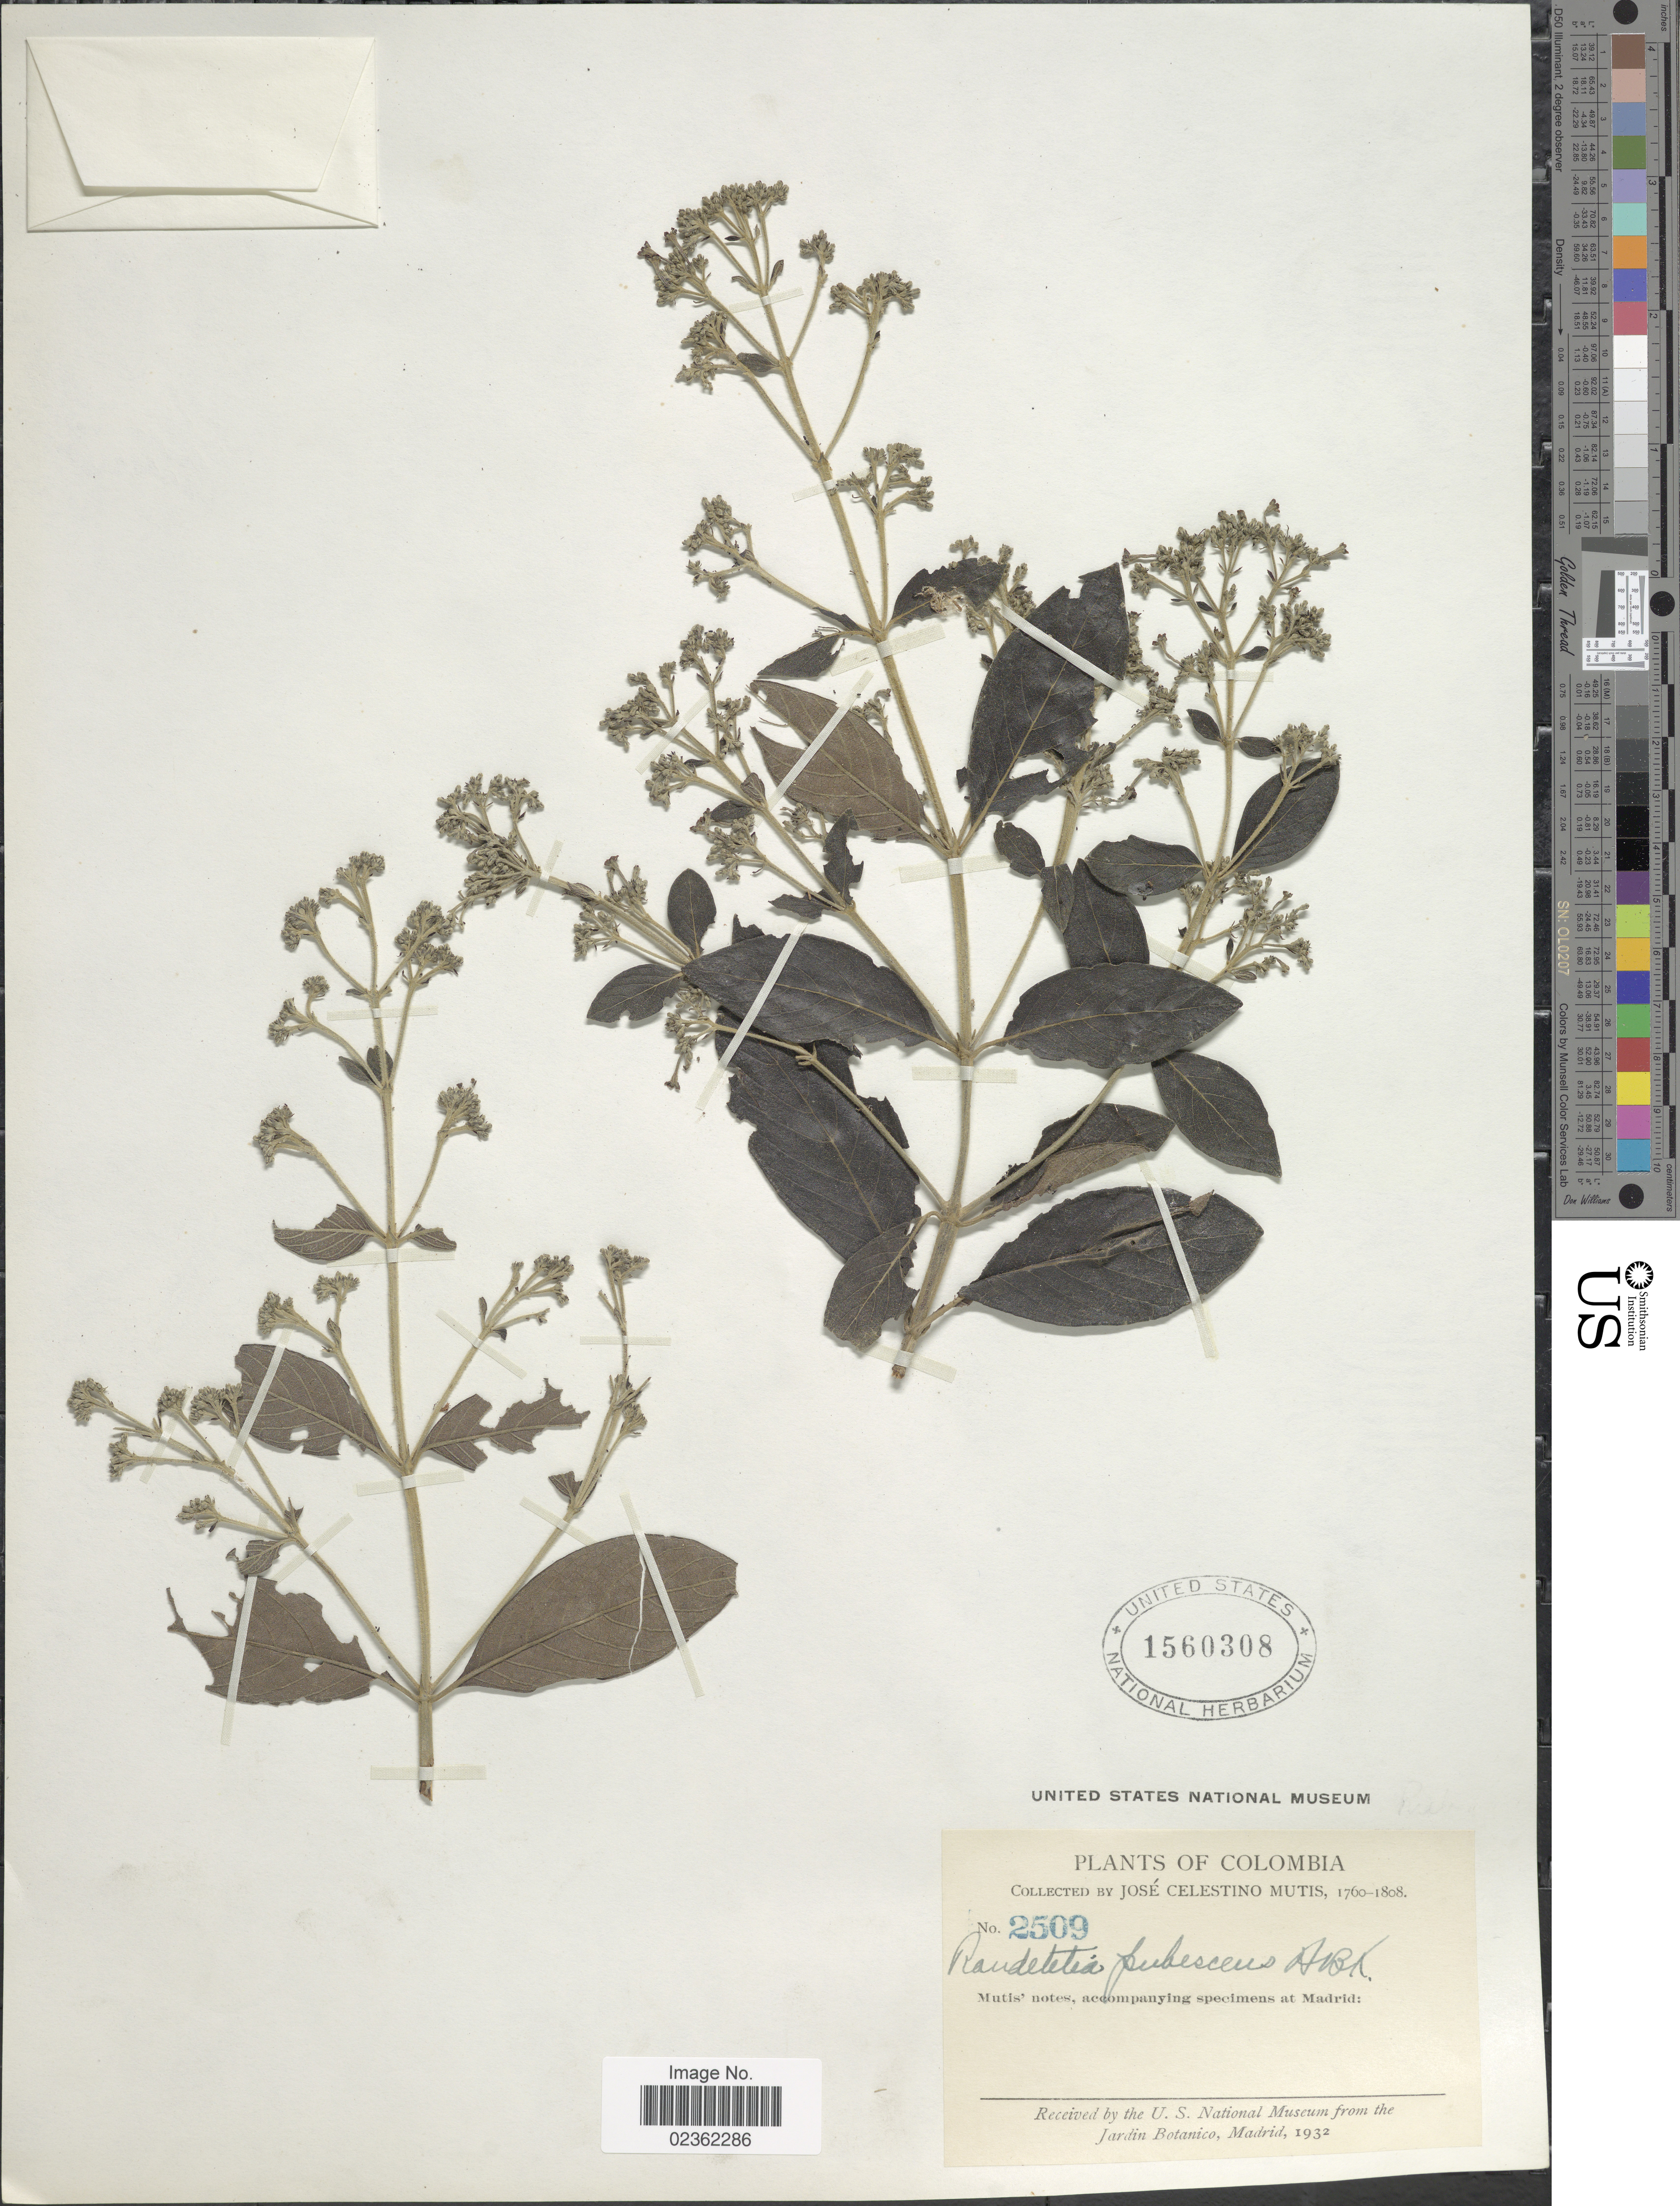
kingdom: Plantae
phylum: Tracheophyta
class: Magnoliopsida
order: Gentianales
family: Rubiaceae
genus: Rondeletia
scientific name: Rondeletia pubescens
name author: Kunth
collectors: J. C. B. Mutis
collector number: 2509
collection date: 1760/1808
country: Colombia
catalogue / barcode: US 1560308